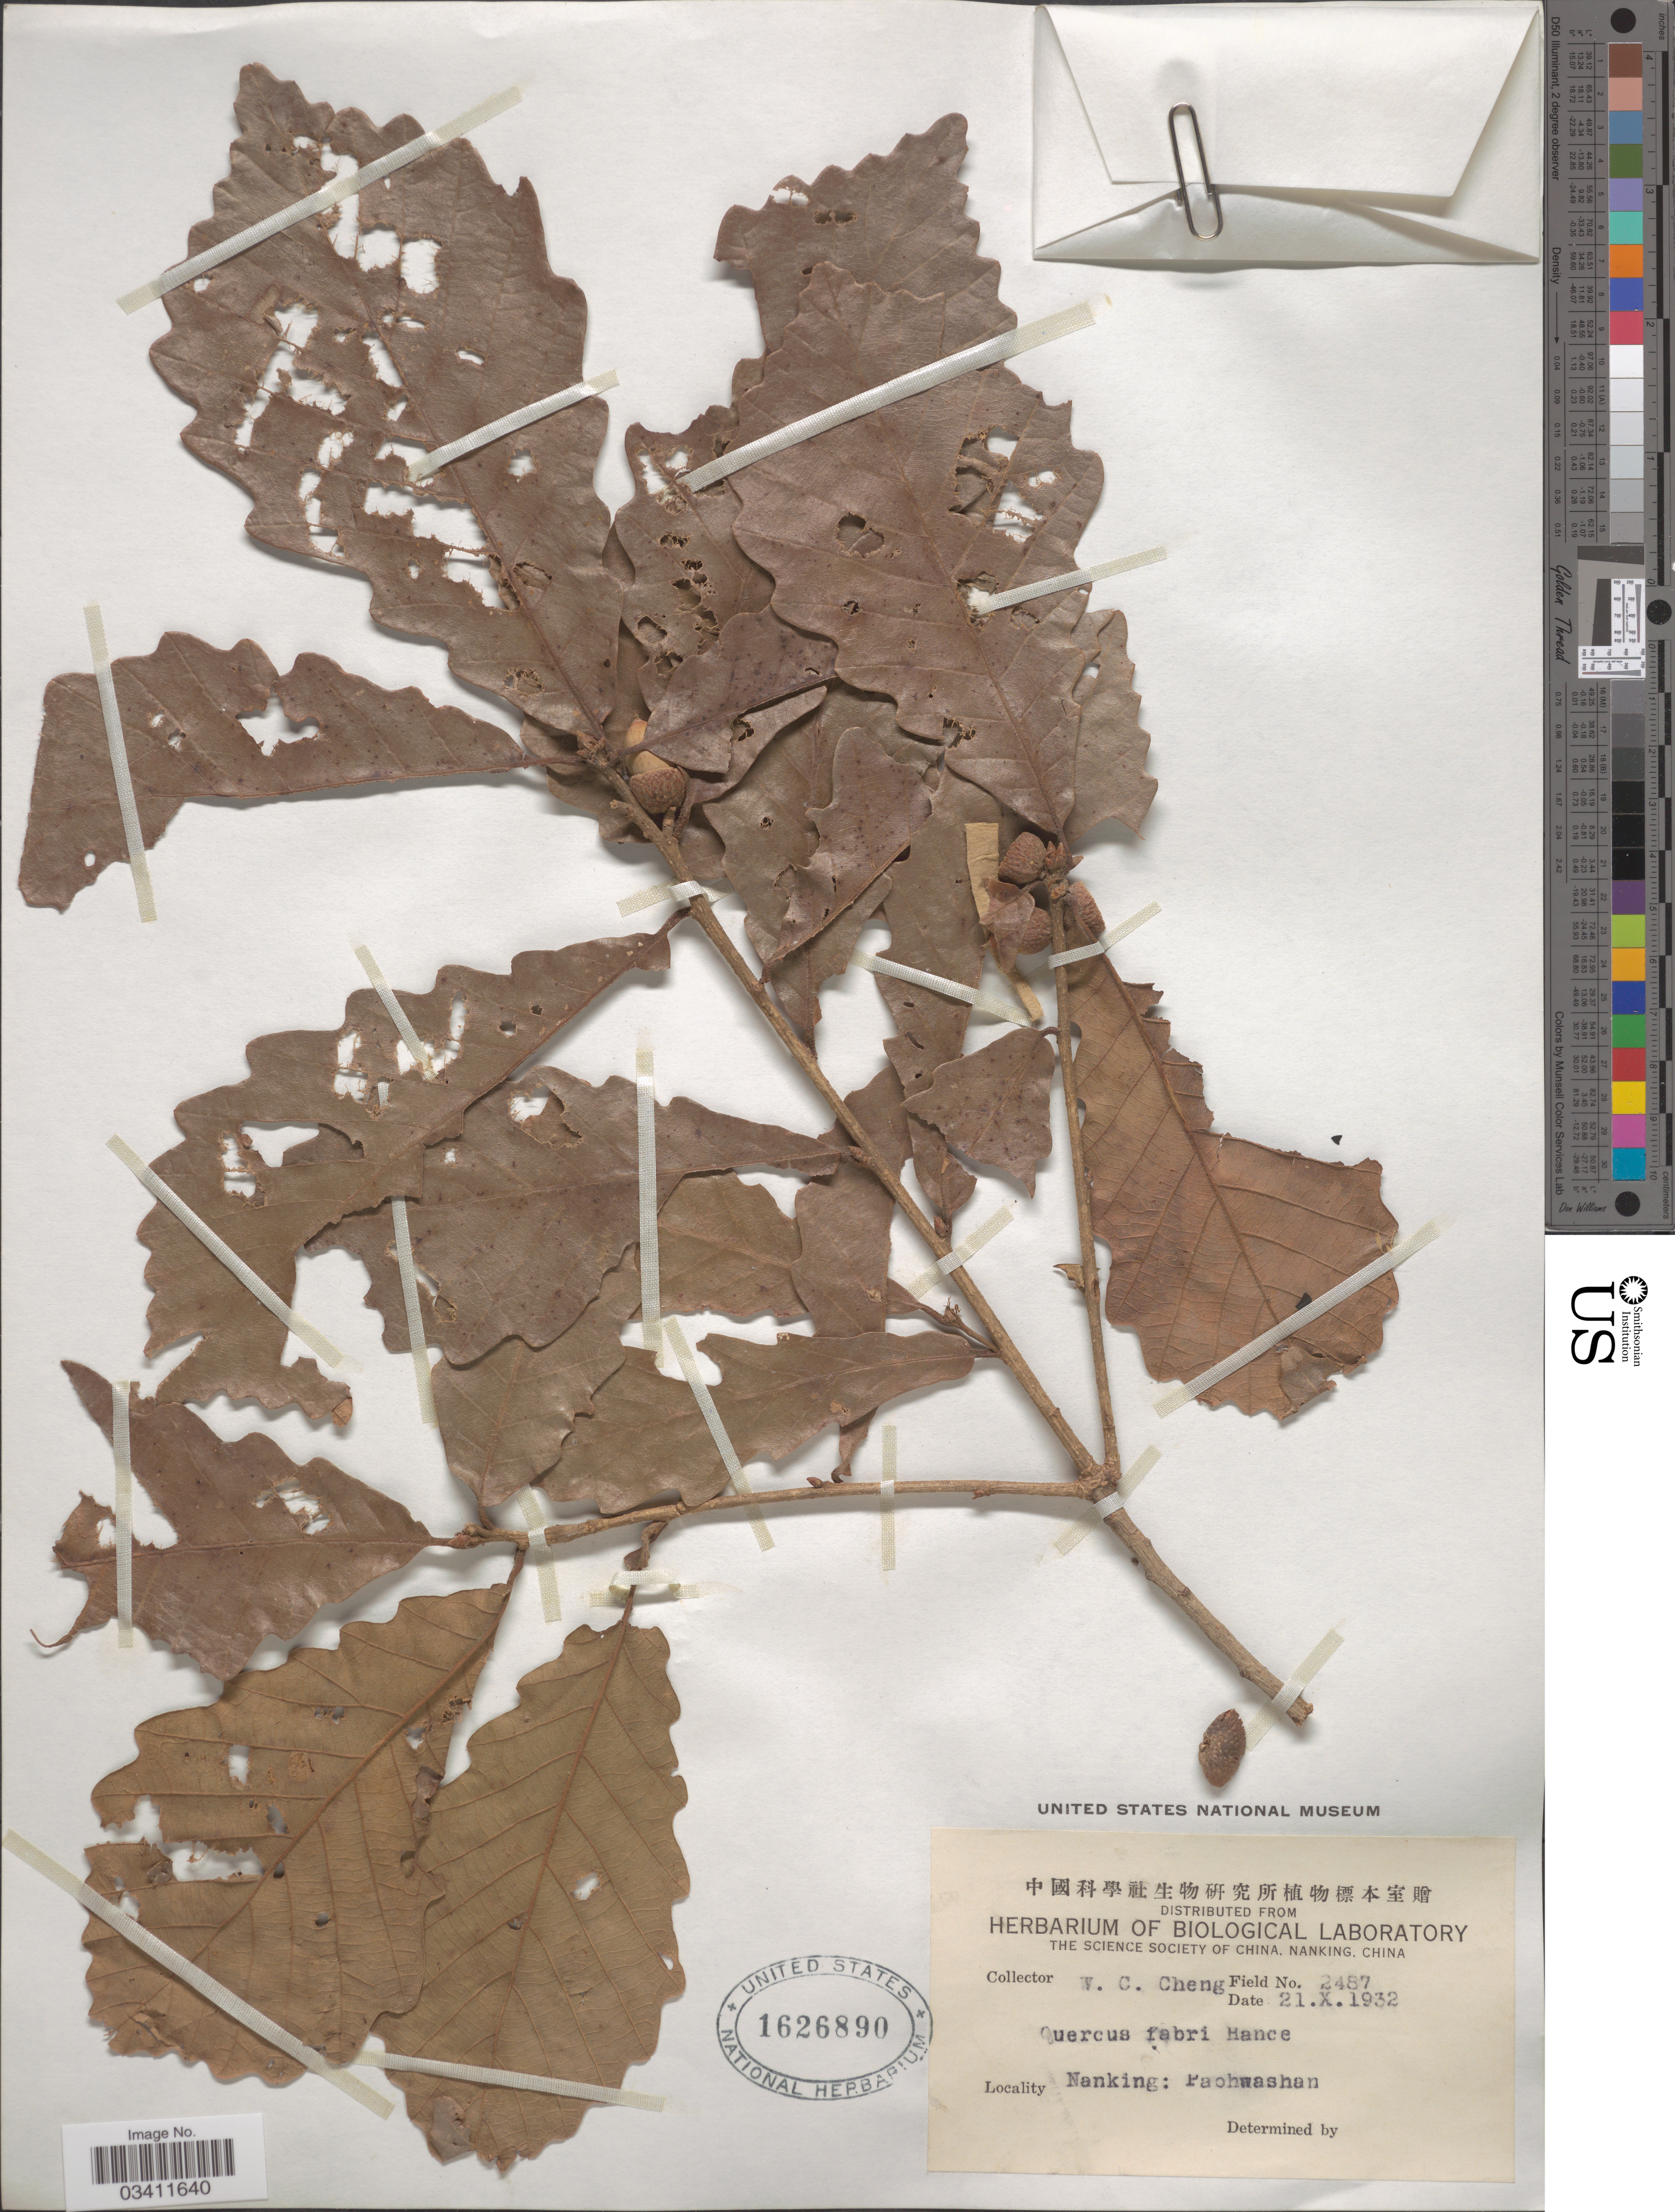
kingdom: Plantae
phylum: Tracheophyta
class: Magnoliopsida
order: Fagales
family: Fagaceae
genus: Quercus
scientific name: Quercus fabrei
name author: Hance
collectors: W. C. Cheng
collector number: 2487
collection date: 1932-10-21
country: China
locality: Nanking: Paohwashan.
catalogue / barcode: US 1626890